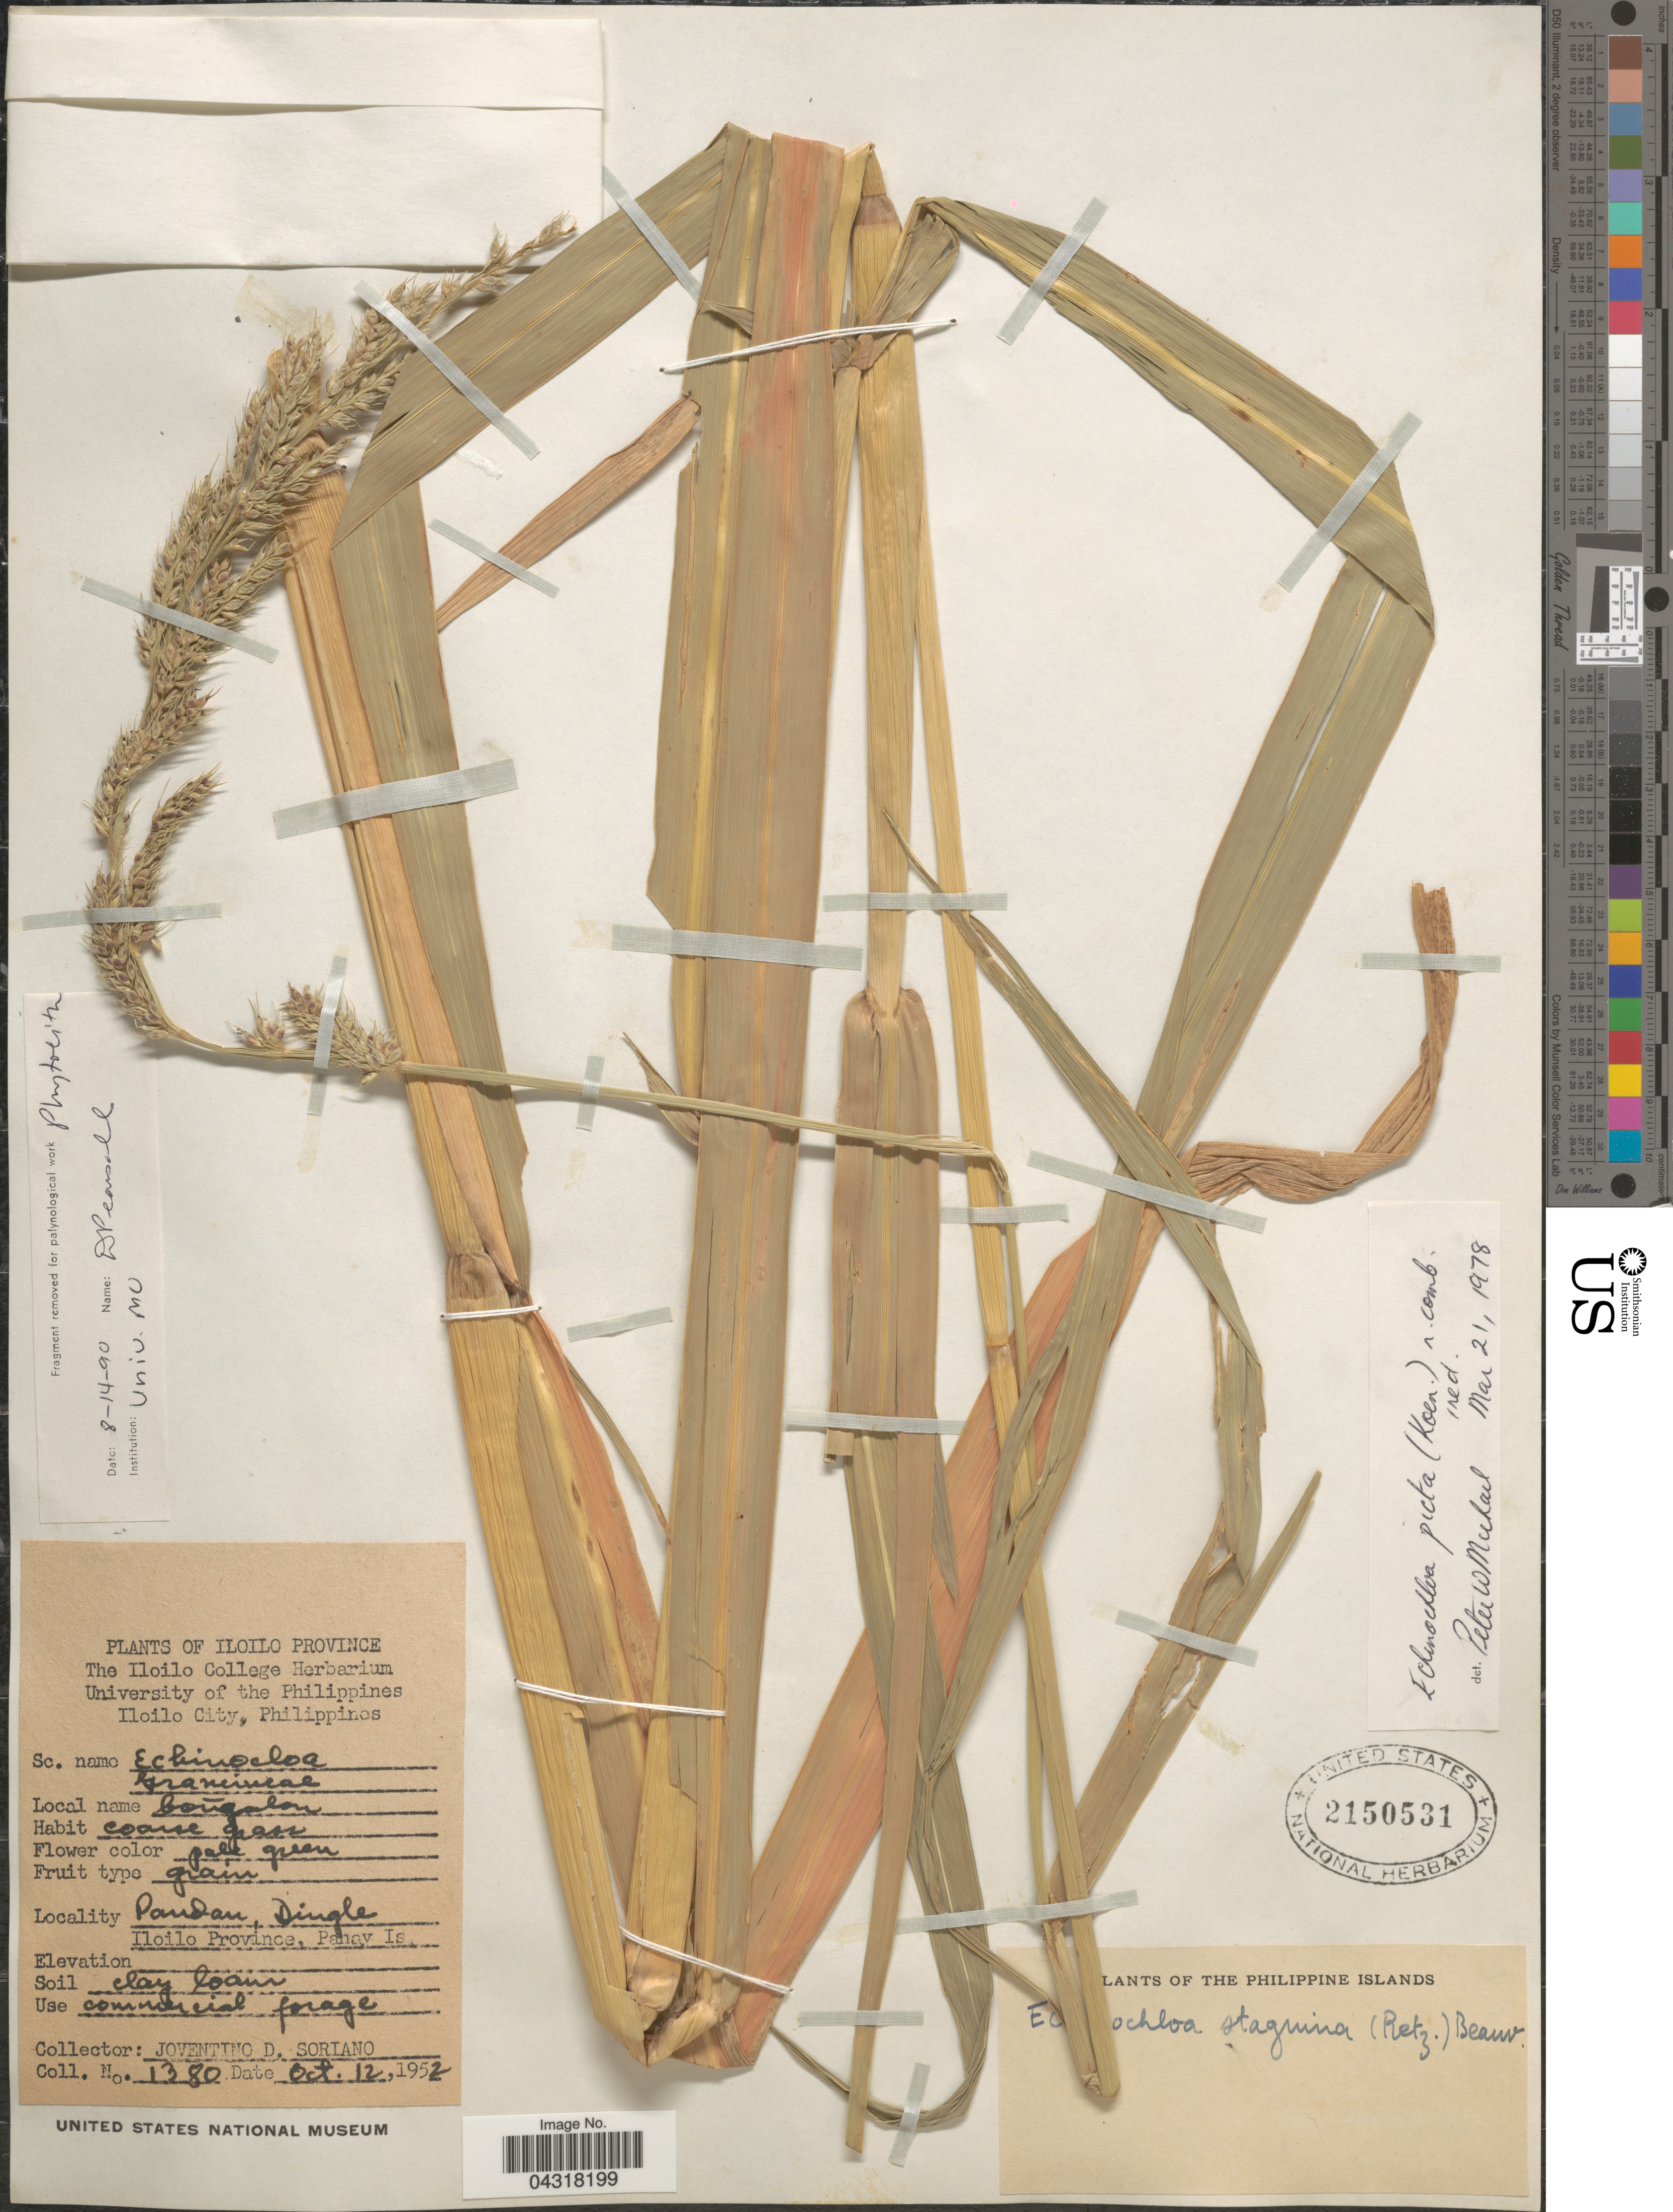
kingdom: Plantae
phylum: Tracheophyta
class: Liliopsida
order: Poales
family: Poaceae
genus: Echinochloa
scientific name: Echinochloa picta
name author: (K.D. Koenig) Michael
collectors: J. Soriano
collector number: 1380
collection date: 1952-10-12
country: Philippines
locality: Pandan, Dingle. Iloilo Province, Panay Is.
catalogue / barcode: US 2150531